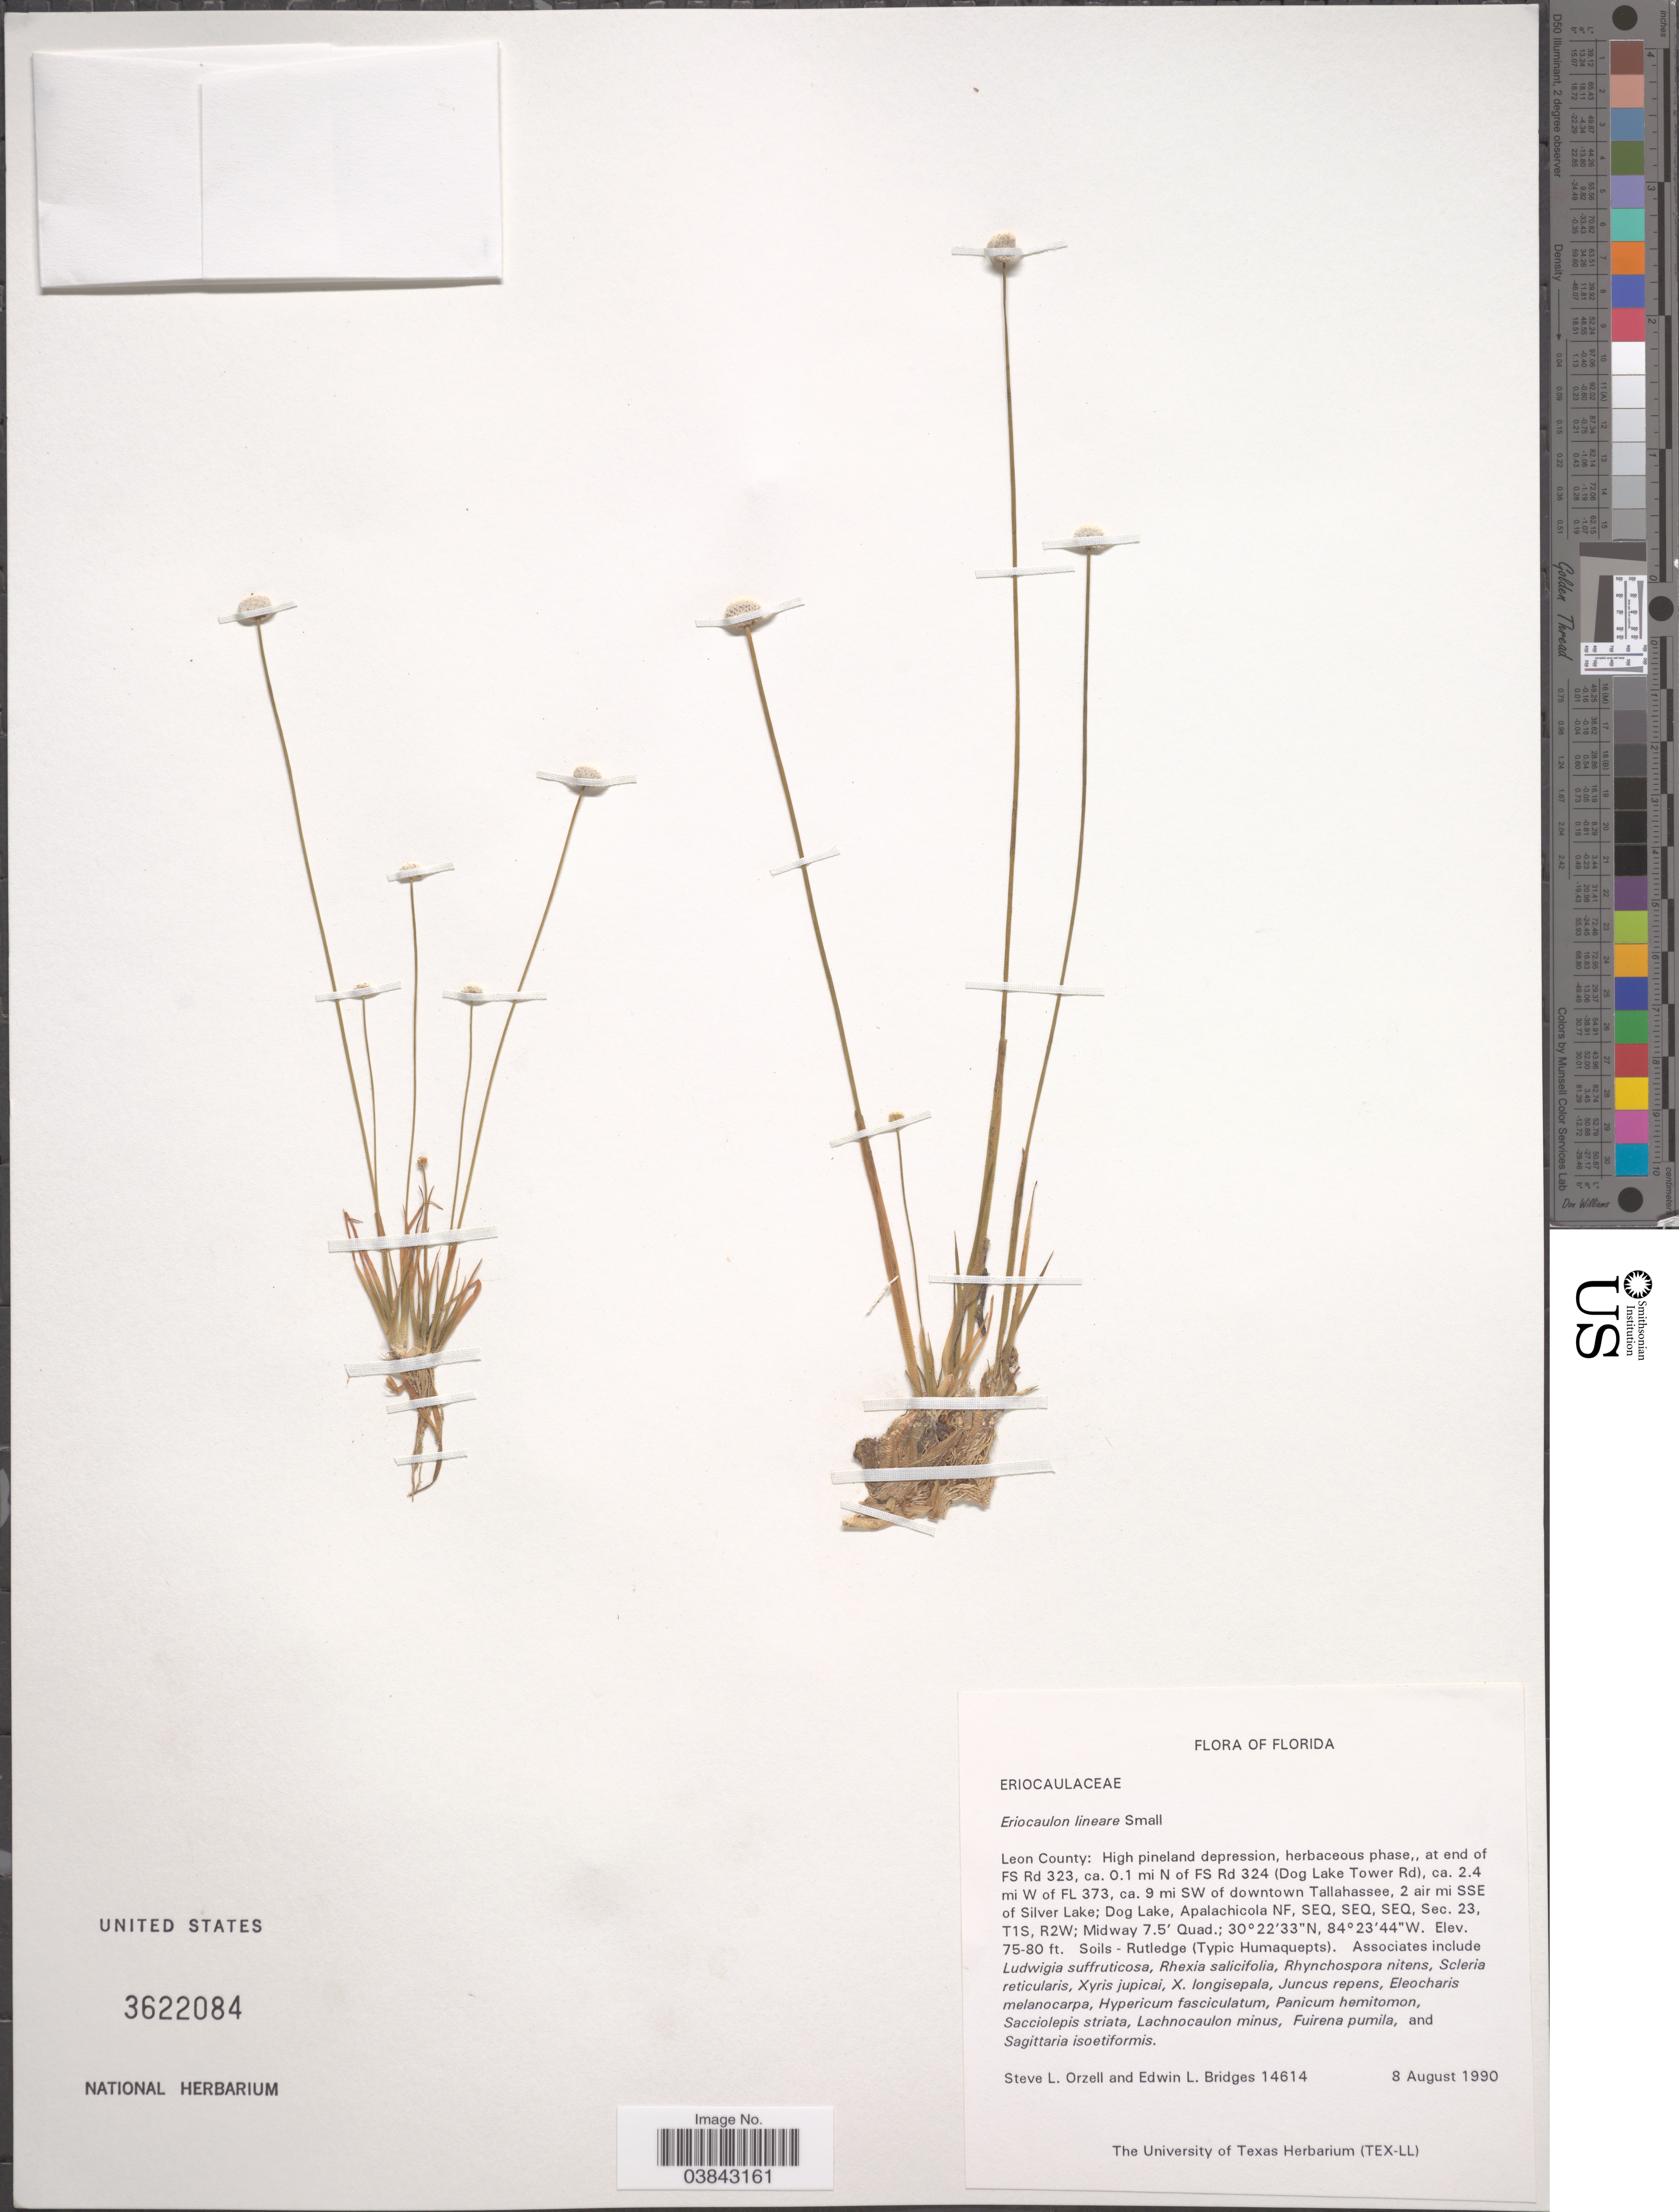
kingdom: Plantae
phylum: Tracheophyta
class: Liliopsida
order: Poales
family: Eriocaulaceae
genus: Eriocaulon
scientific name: Eriocaulon lineare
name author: Small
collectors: S. Orzell & E. Bridges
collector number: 14614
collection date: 1990-08-08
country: United States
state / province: Florida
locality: Leon County: at end of FS Rd 323, ca. 0.1 mi N of FS Rd 324 (Dog Lake Tower Rd), ca. 2.4 mi W of FL 373, ca. 9 mi SW of downtown Tallahassee, 2 air mi SSE of Silver Lake; Dog Lake, Apalachicola NF, SEQ, SEQ, SEQ, Sec. 23, T1S, R2W; Midway 7.5' Quad.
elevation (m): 23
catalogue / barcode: US 3622084